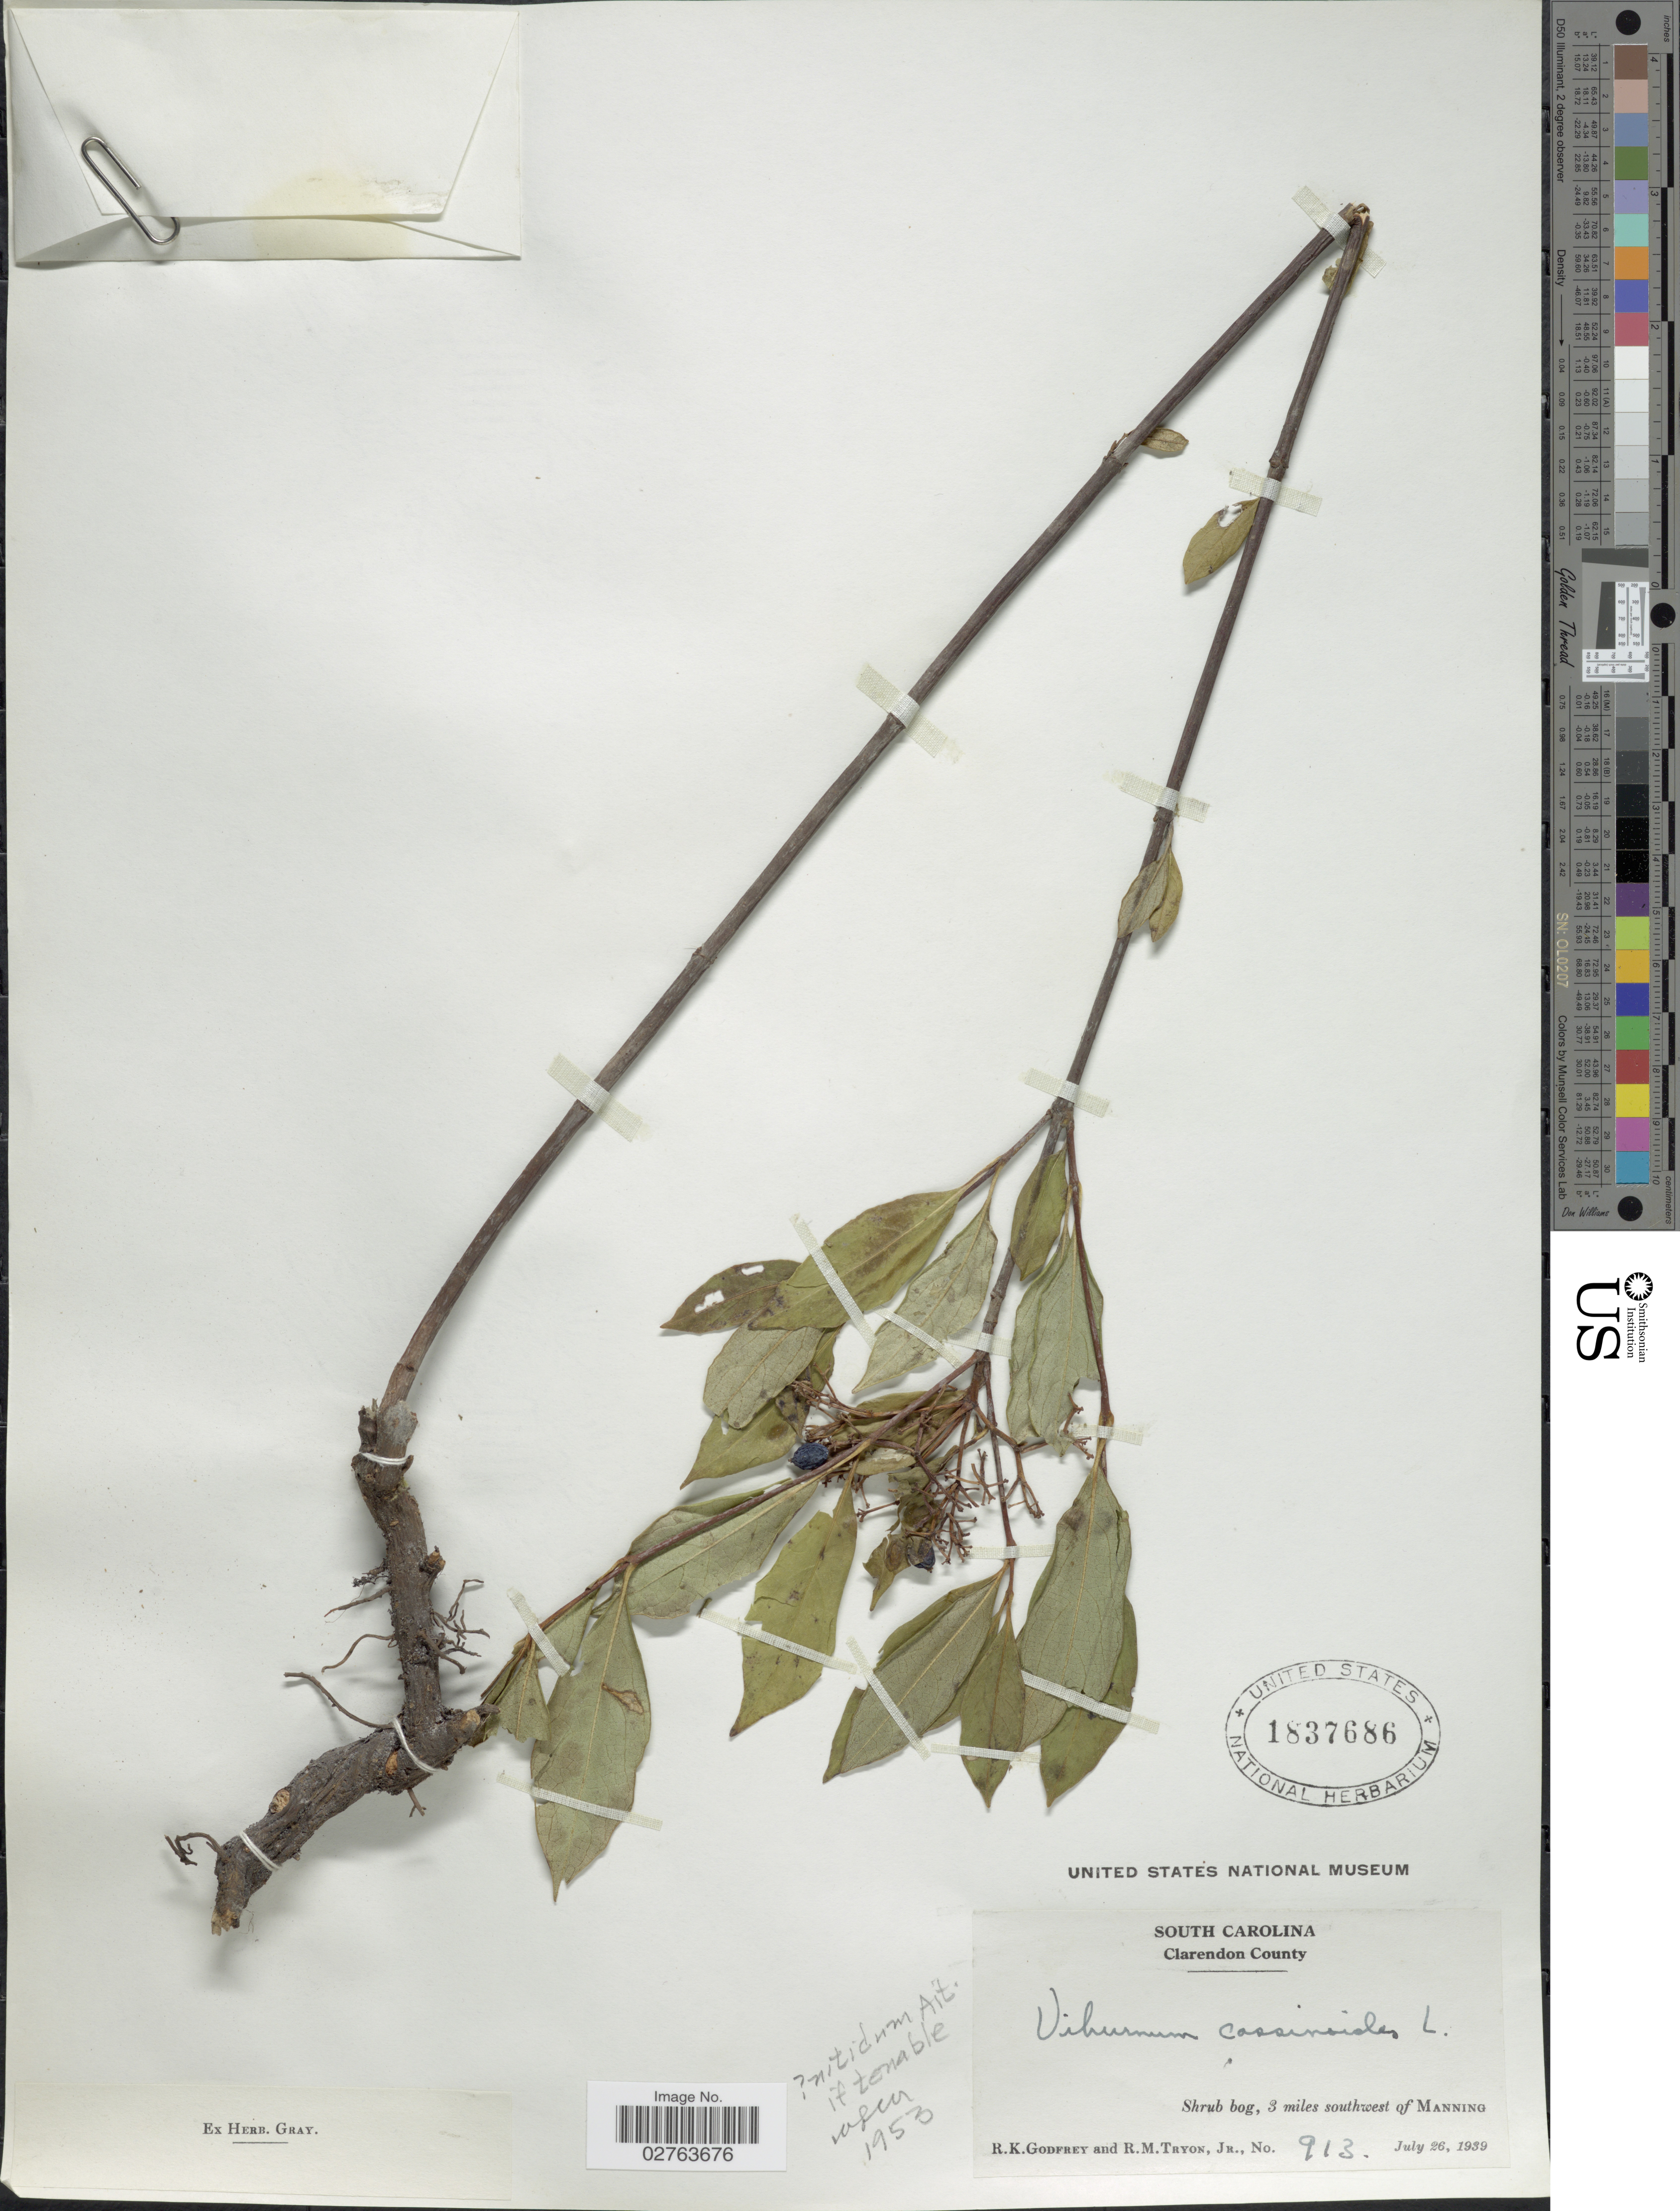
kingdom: Plantae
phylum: Tracheophyta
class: Magnoliopsida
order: Dipsacales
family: Viburnaceae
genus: Viburnum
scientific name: Viburnum nitidum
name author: Aiton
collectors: R. K. Godfrey & R. M. Tryon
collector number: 913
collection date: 1939-07-26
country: United States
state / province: South Carolina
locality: Clarendon County. 3 miles southwest of Manning.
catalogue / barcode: US 1837686